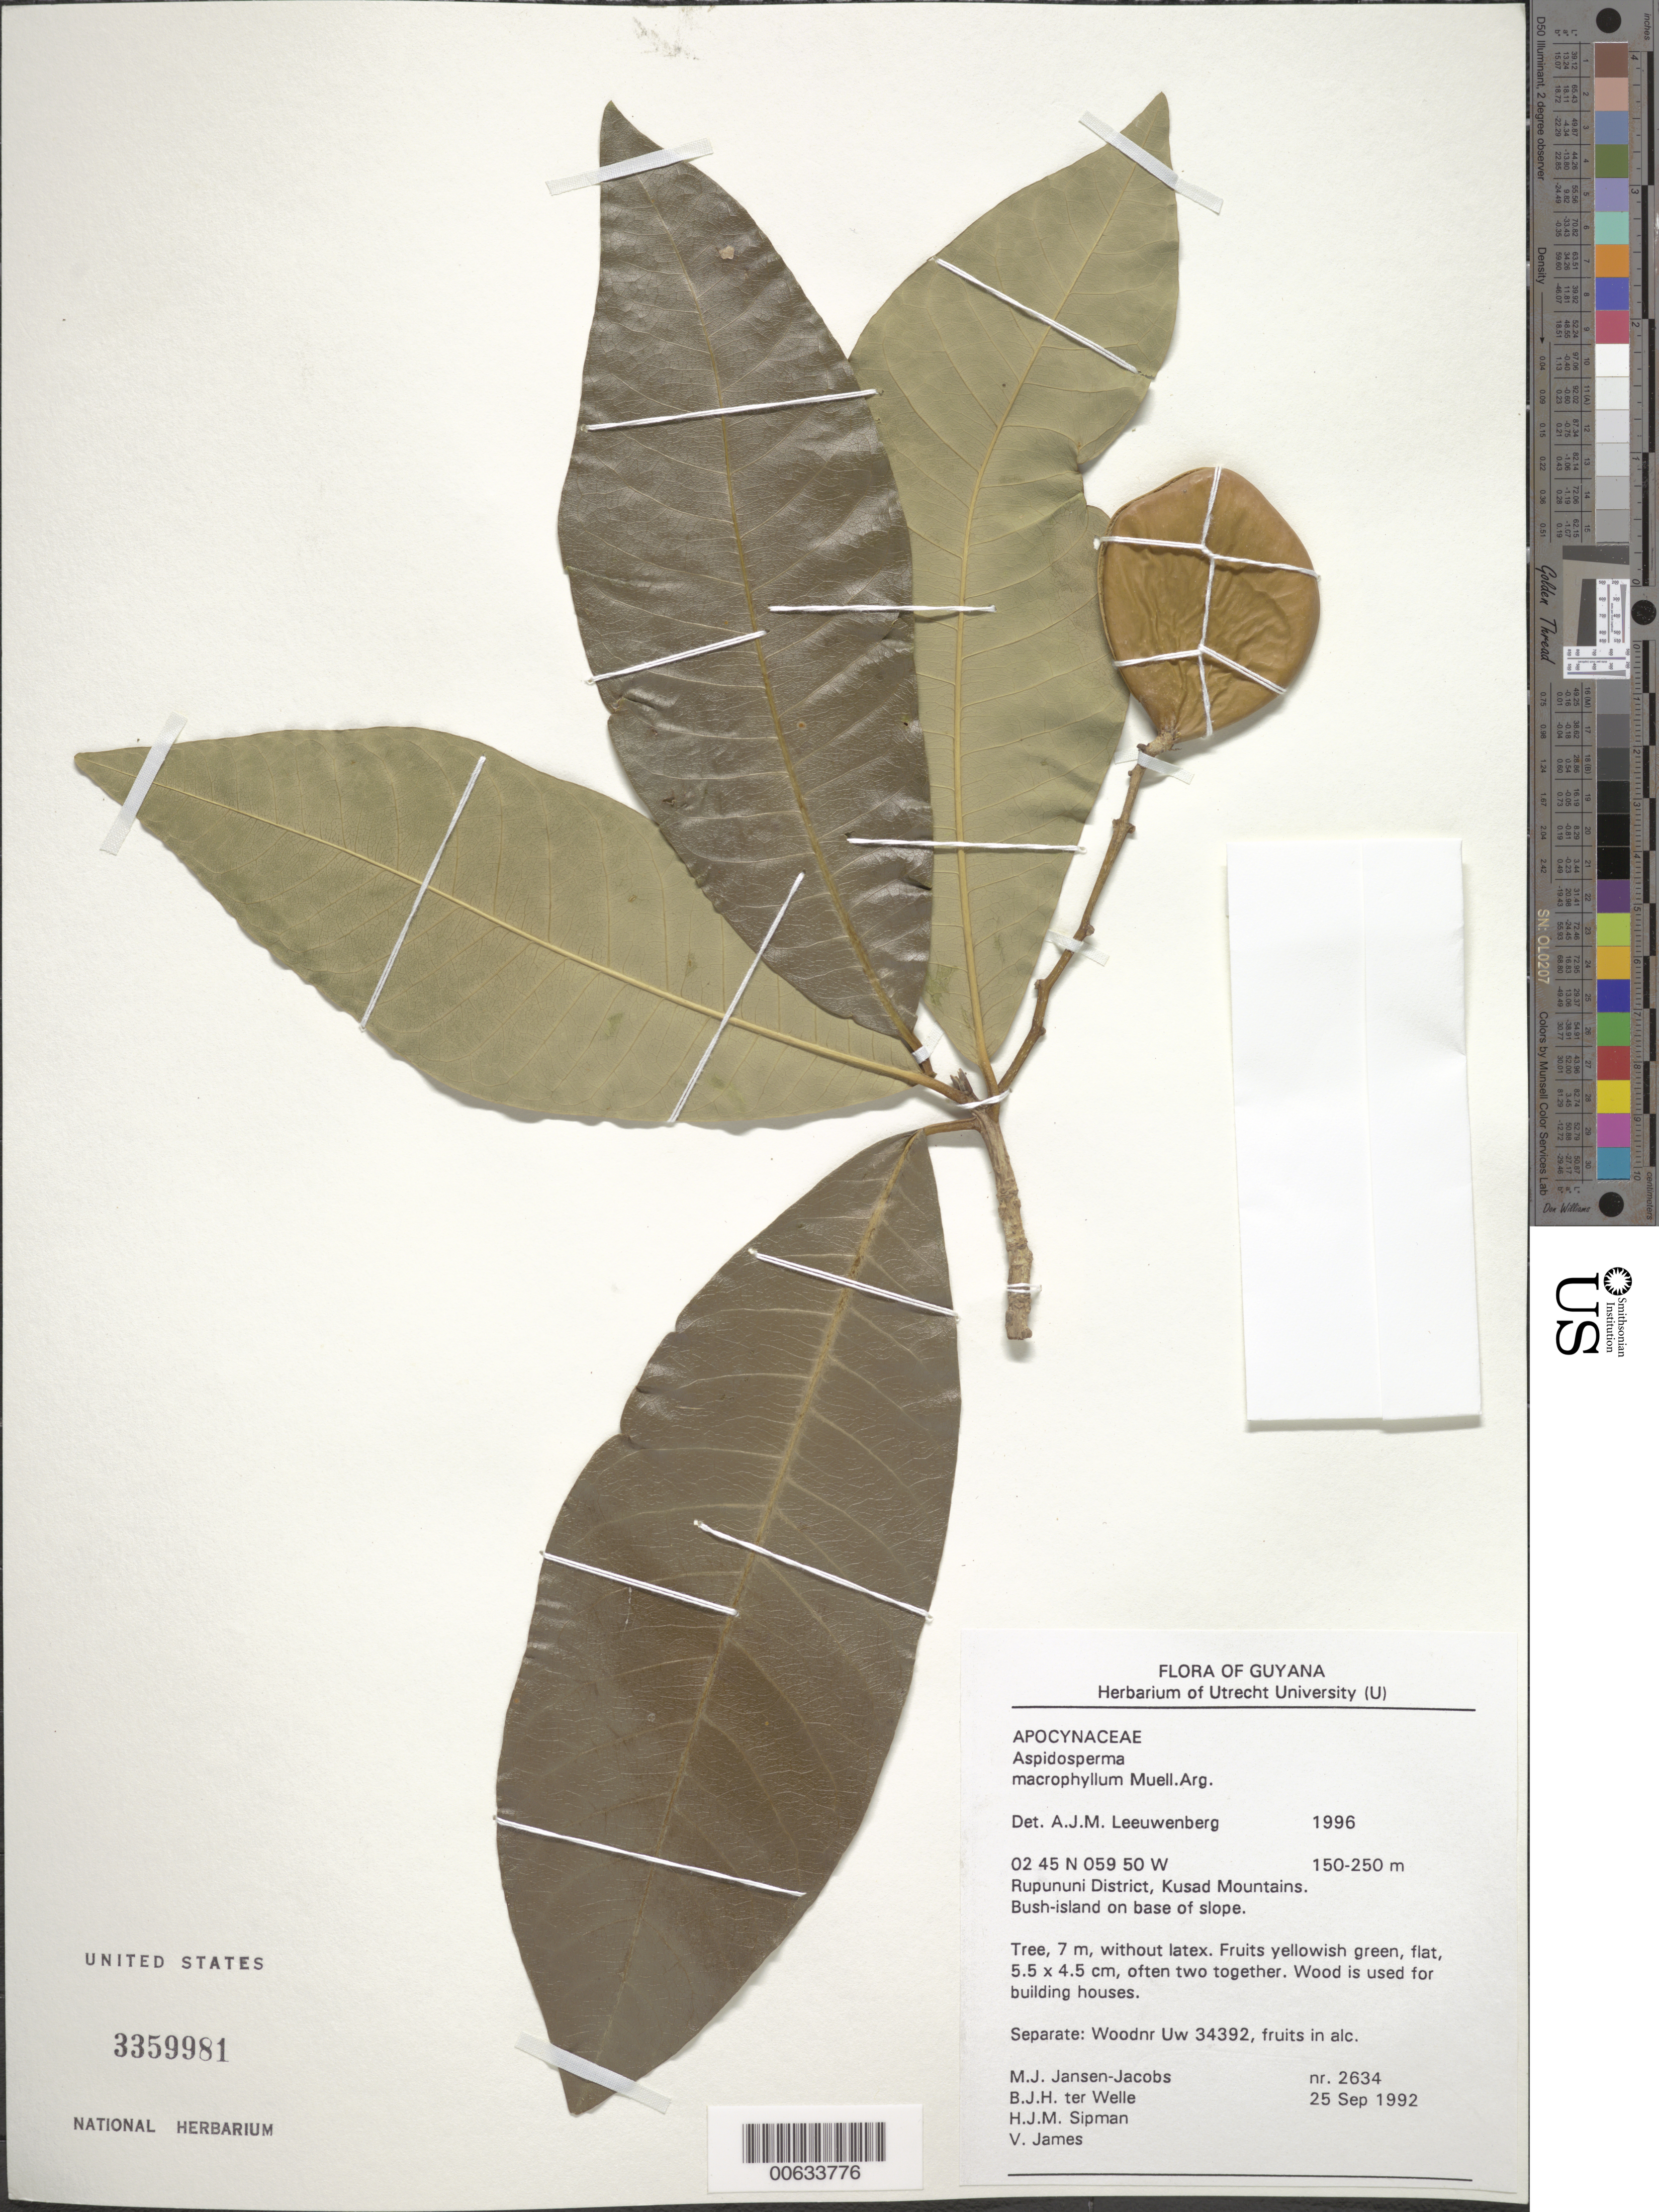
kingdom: Plantae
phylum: Tracheophyta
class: Magnoliopsida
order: Gentianales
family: Apocynaceae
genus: Aspidosperma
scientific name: Aspidosperma macrophyllum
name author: Müll. Arg.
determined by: Leeuwenberg, A. J. M.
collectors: M. J. Jansen-Jacobs, B. Welle, H. J. M. Sipman & V. James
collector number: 2634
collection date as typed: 25-Sep-92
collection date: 1992-09-25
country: Guyana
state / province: U. Takutu-U. Essequibo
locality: Kusad Mountains, Rupununi District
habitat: Bush-island on base of slope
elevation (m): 150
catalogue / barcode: US 3359981